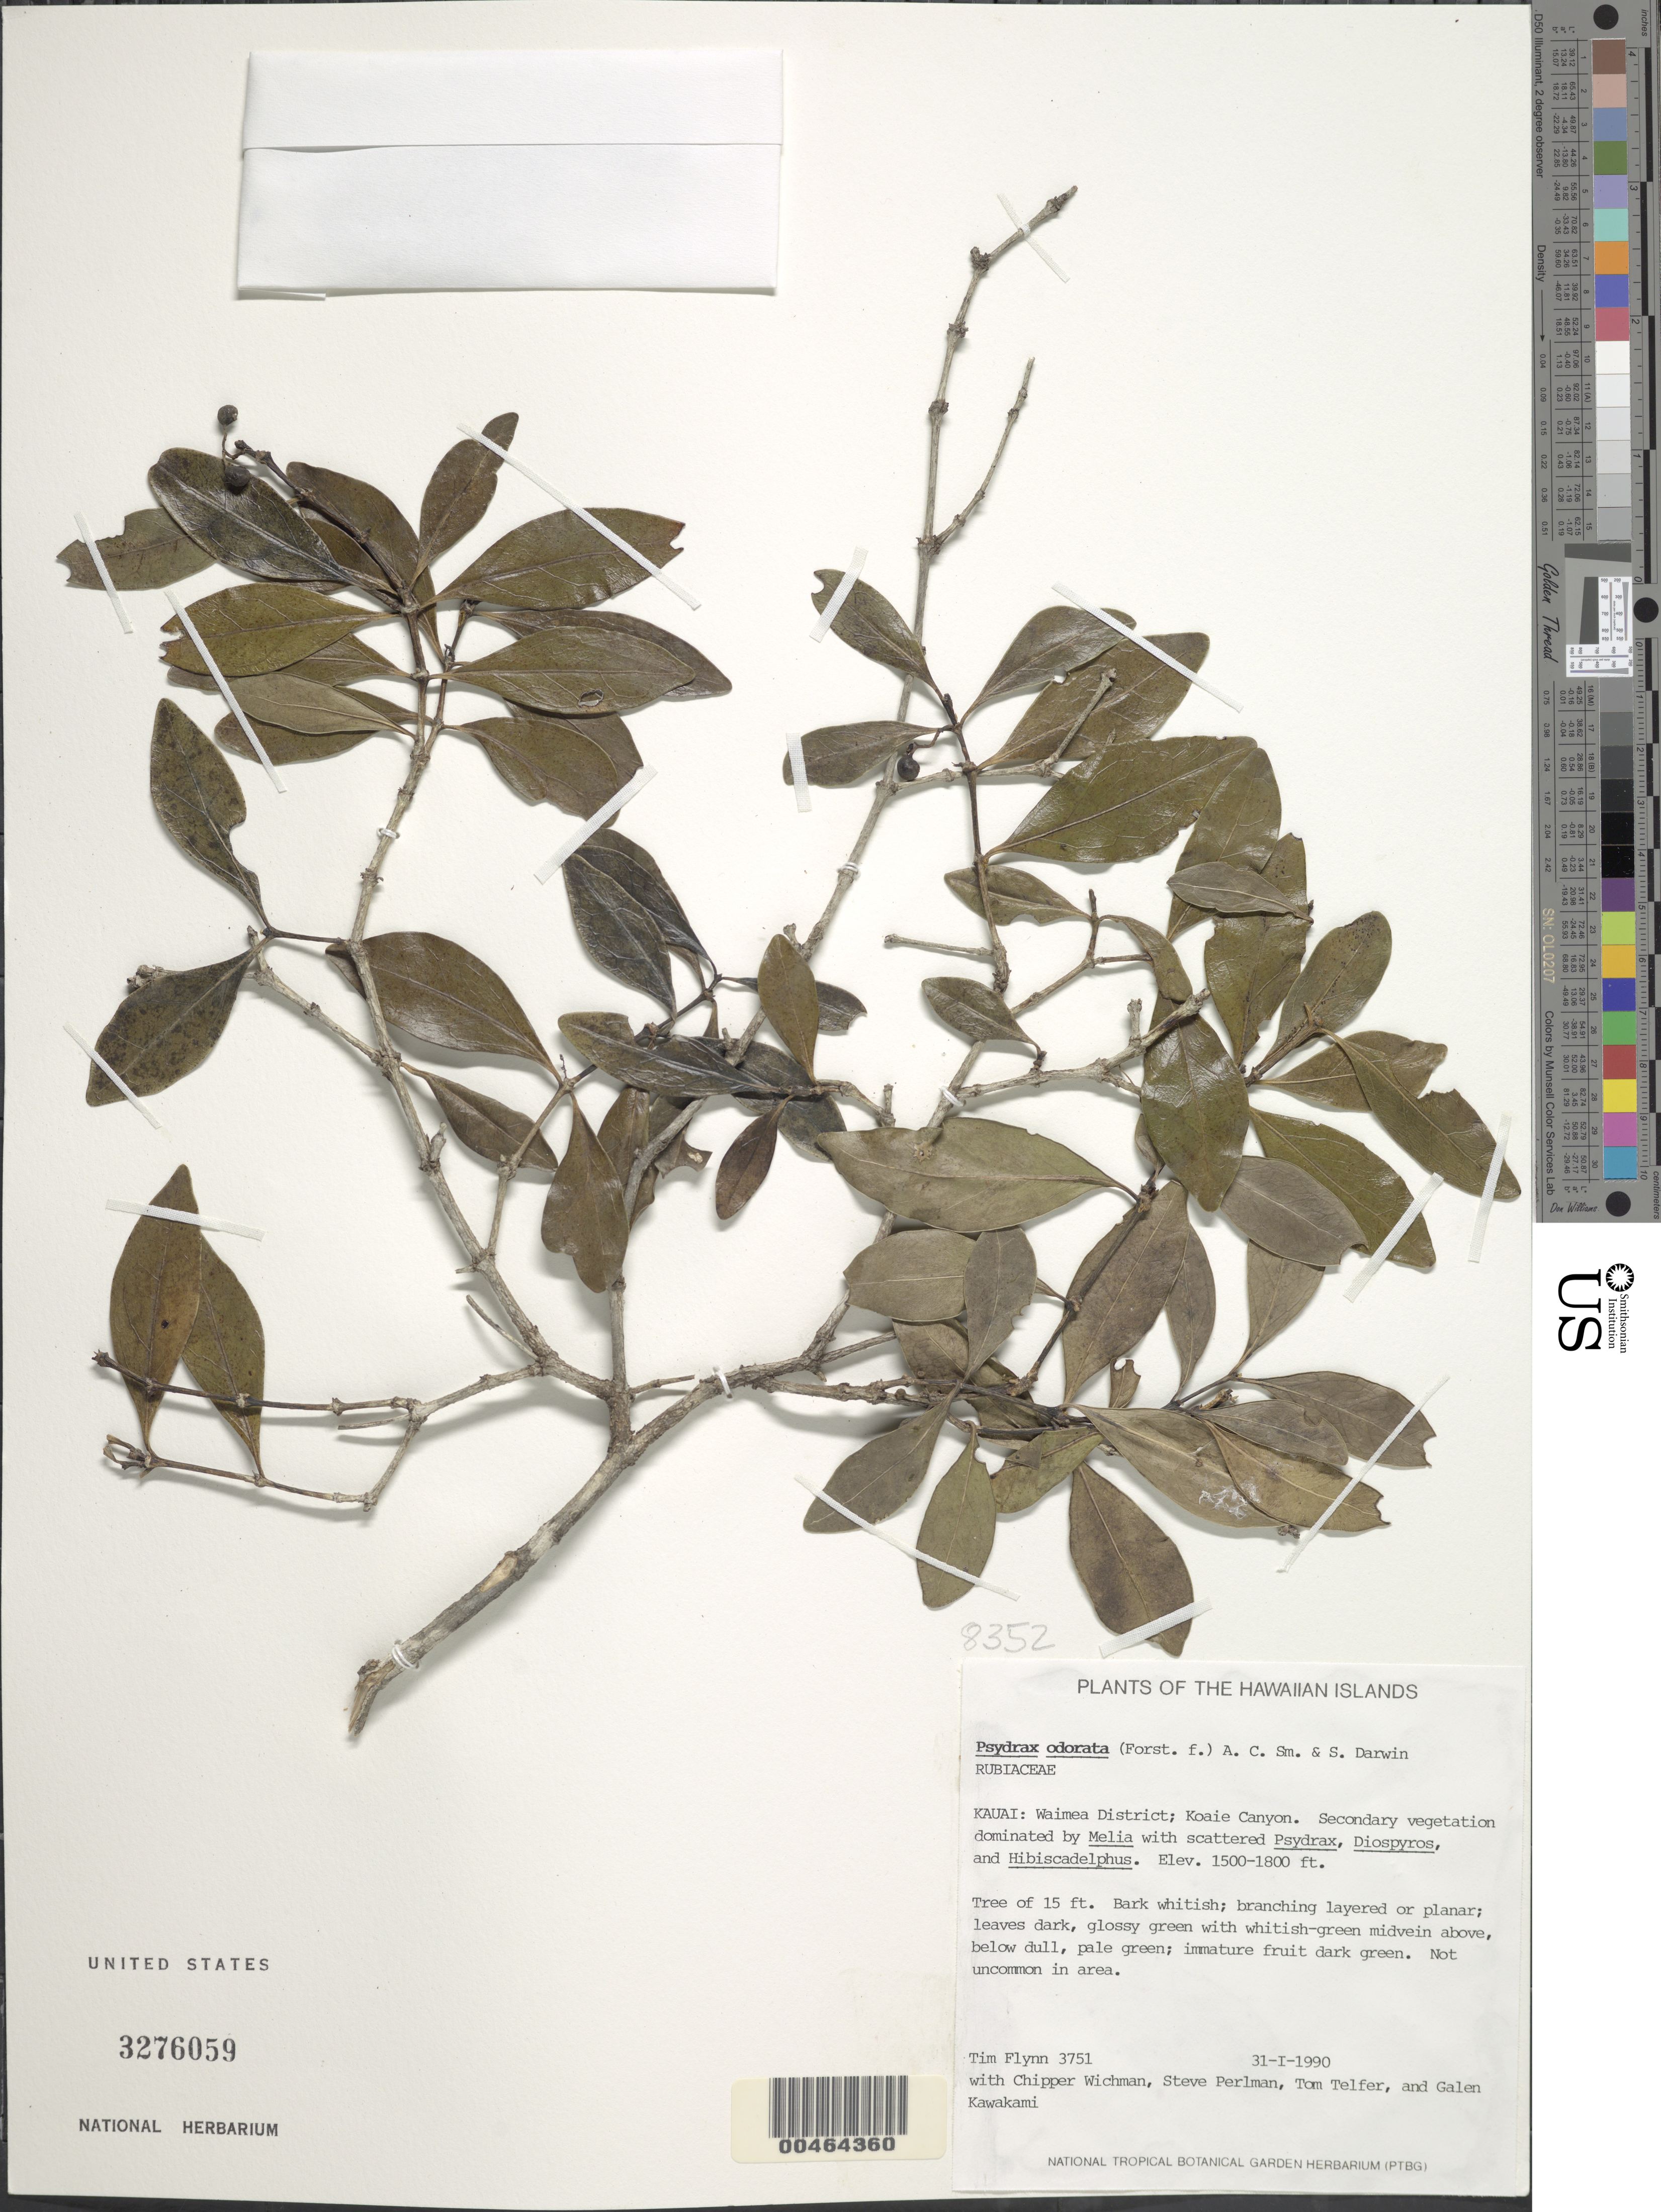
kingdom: Plantae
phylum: Tracheophyta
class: Magnoliopsida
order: Gentianales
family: Rubiaceae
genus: Psydrax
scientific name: Psydrax odorata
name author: (G. Forst.) A.C. Sm. & S.P. Darwin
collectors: T. W. Flynn, C. Wichman, S. P. Perlman, T. Telfer & G. Kawakami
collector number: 3751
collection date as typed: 31 Jan 1990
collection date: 1990-01-31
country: United States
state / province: Hawaii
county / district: Kauai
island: Kaua'i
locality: Waimea District; Koaie Canyon.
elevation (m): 457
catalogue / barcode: US 3276059